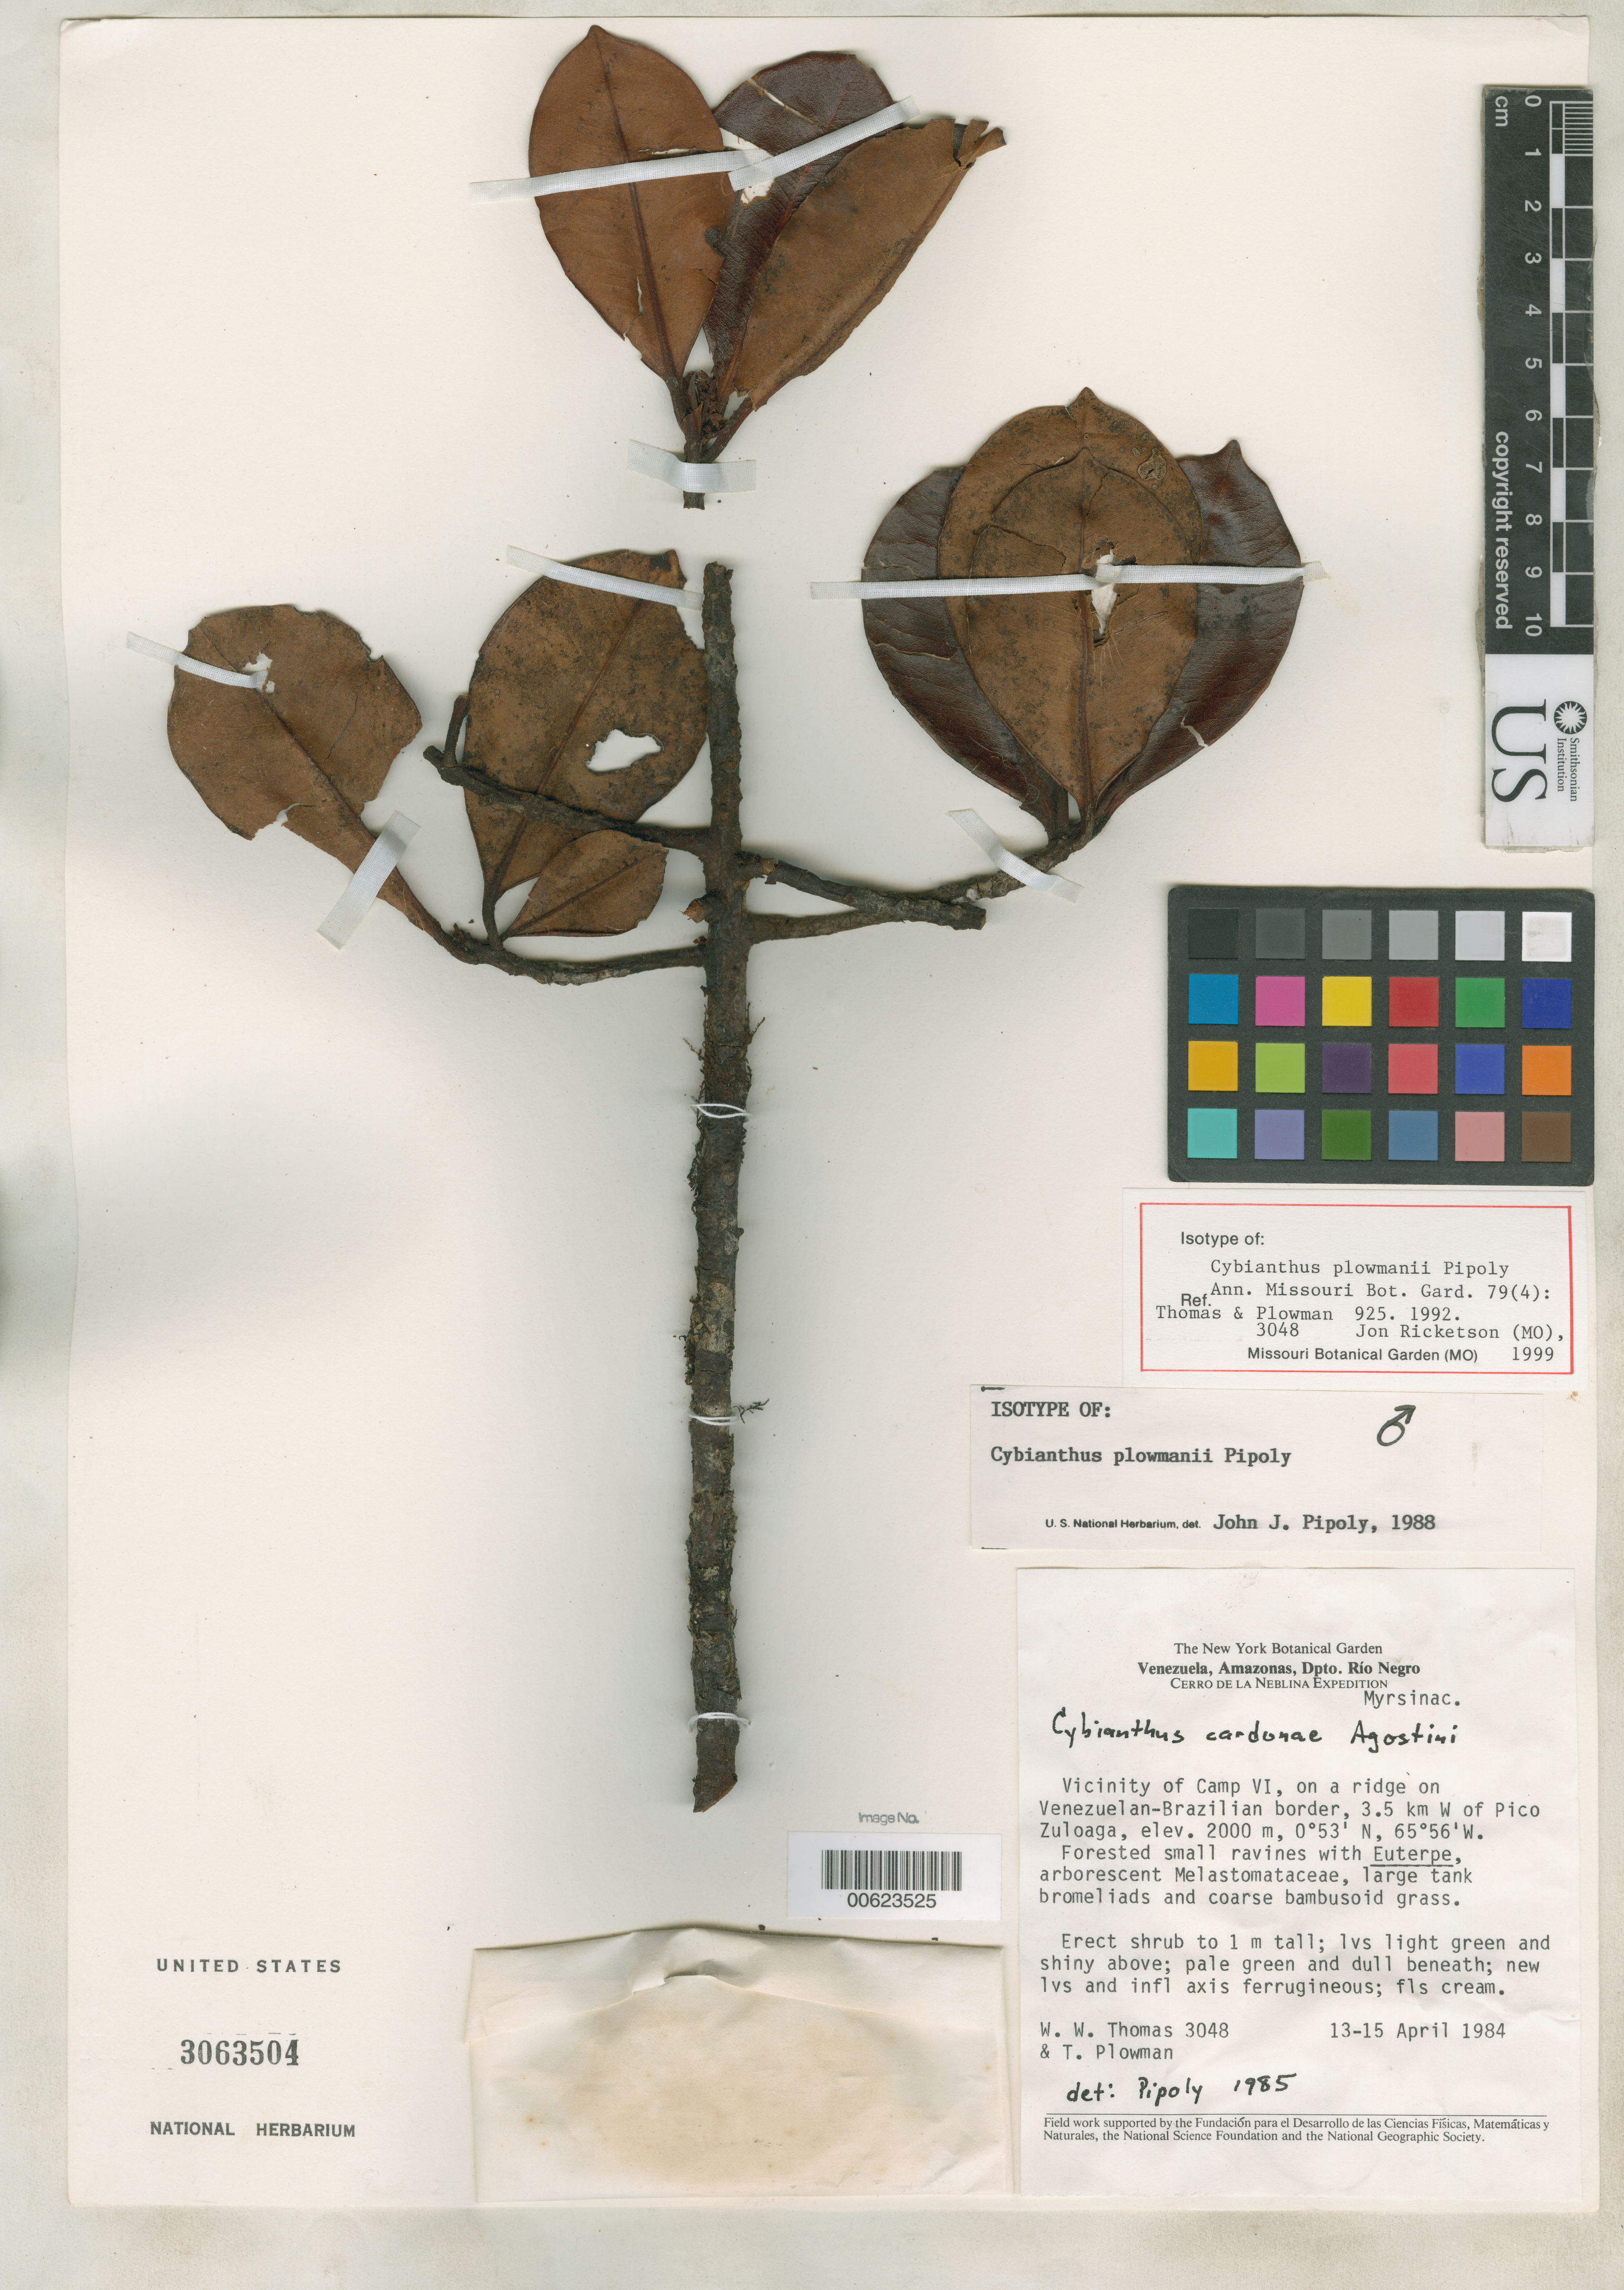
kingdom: Plantae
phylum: Tracheophyta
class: Magnoliopsida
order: Ericales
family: Primulaceae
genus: Cybianthus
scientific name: Cybianthus plowmanii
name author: Pipoly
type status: Isotype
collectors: W. W. Thomas & T. Plowman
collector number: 3048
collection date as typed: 13 Apr 1984 to 15 Apr 1984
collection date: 1984-04-13/1984-04-15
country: Venezuela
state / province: Amazonas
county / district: Rio Negro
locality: Vicinity of camp VI, ridge of Venezuelan - Brazilian border, 3.5. km W of Pico Zuloaga.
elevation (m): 2000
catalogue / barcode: US 3063504